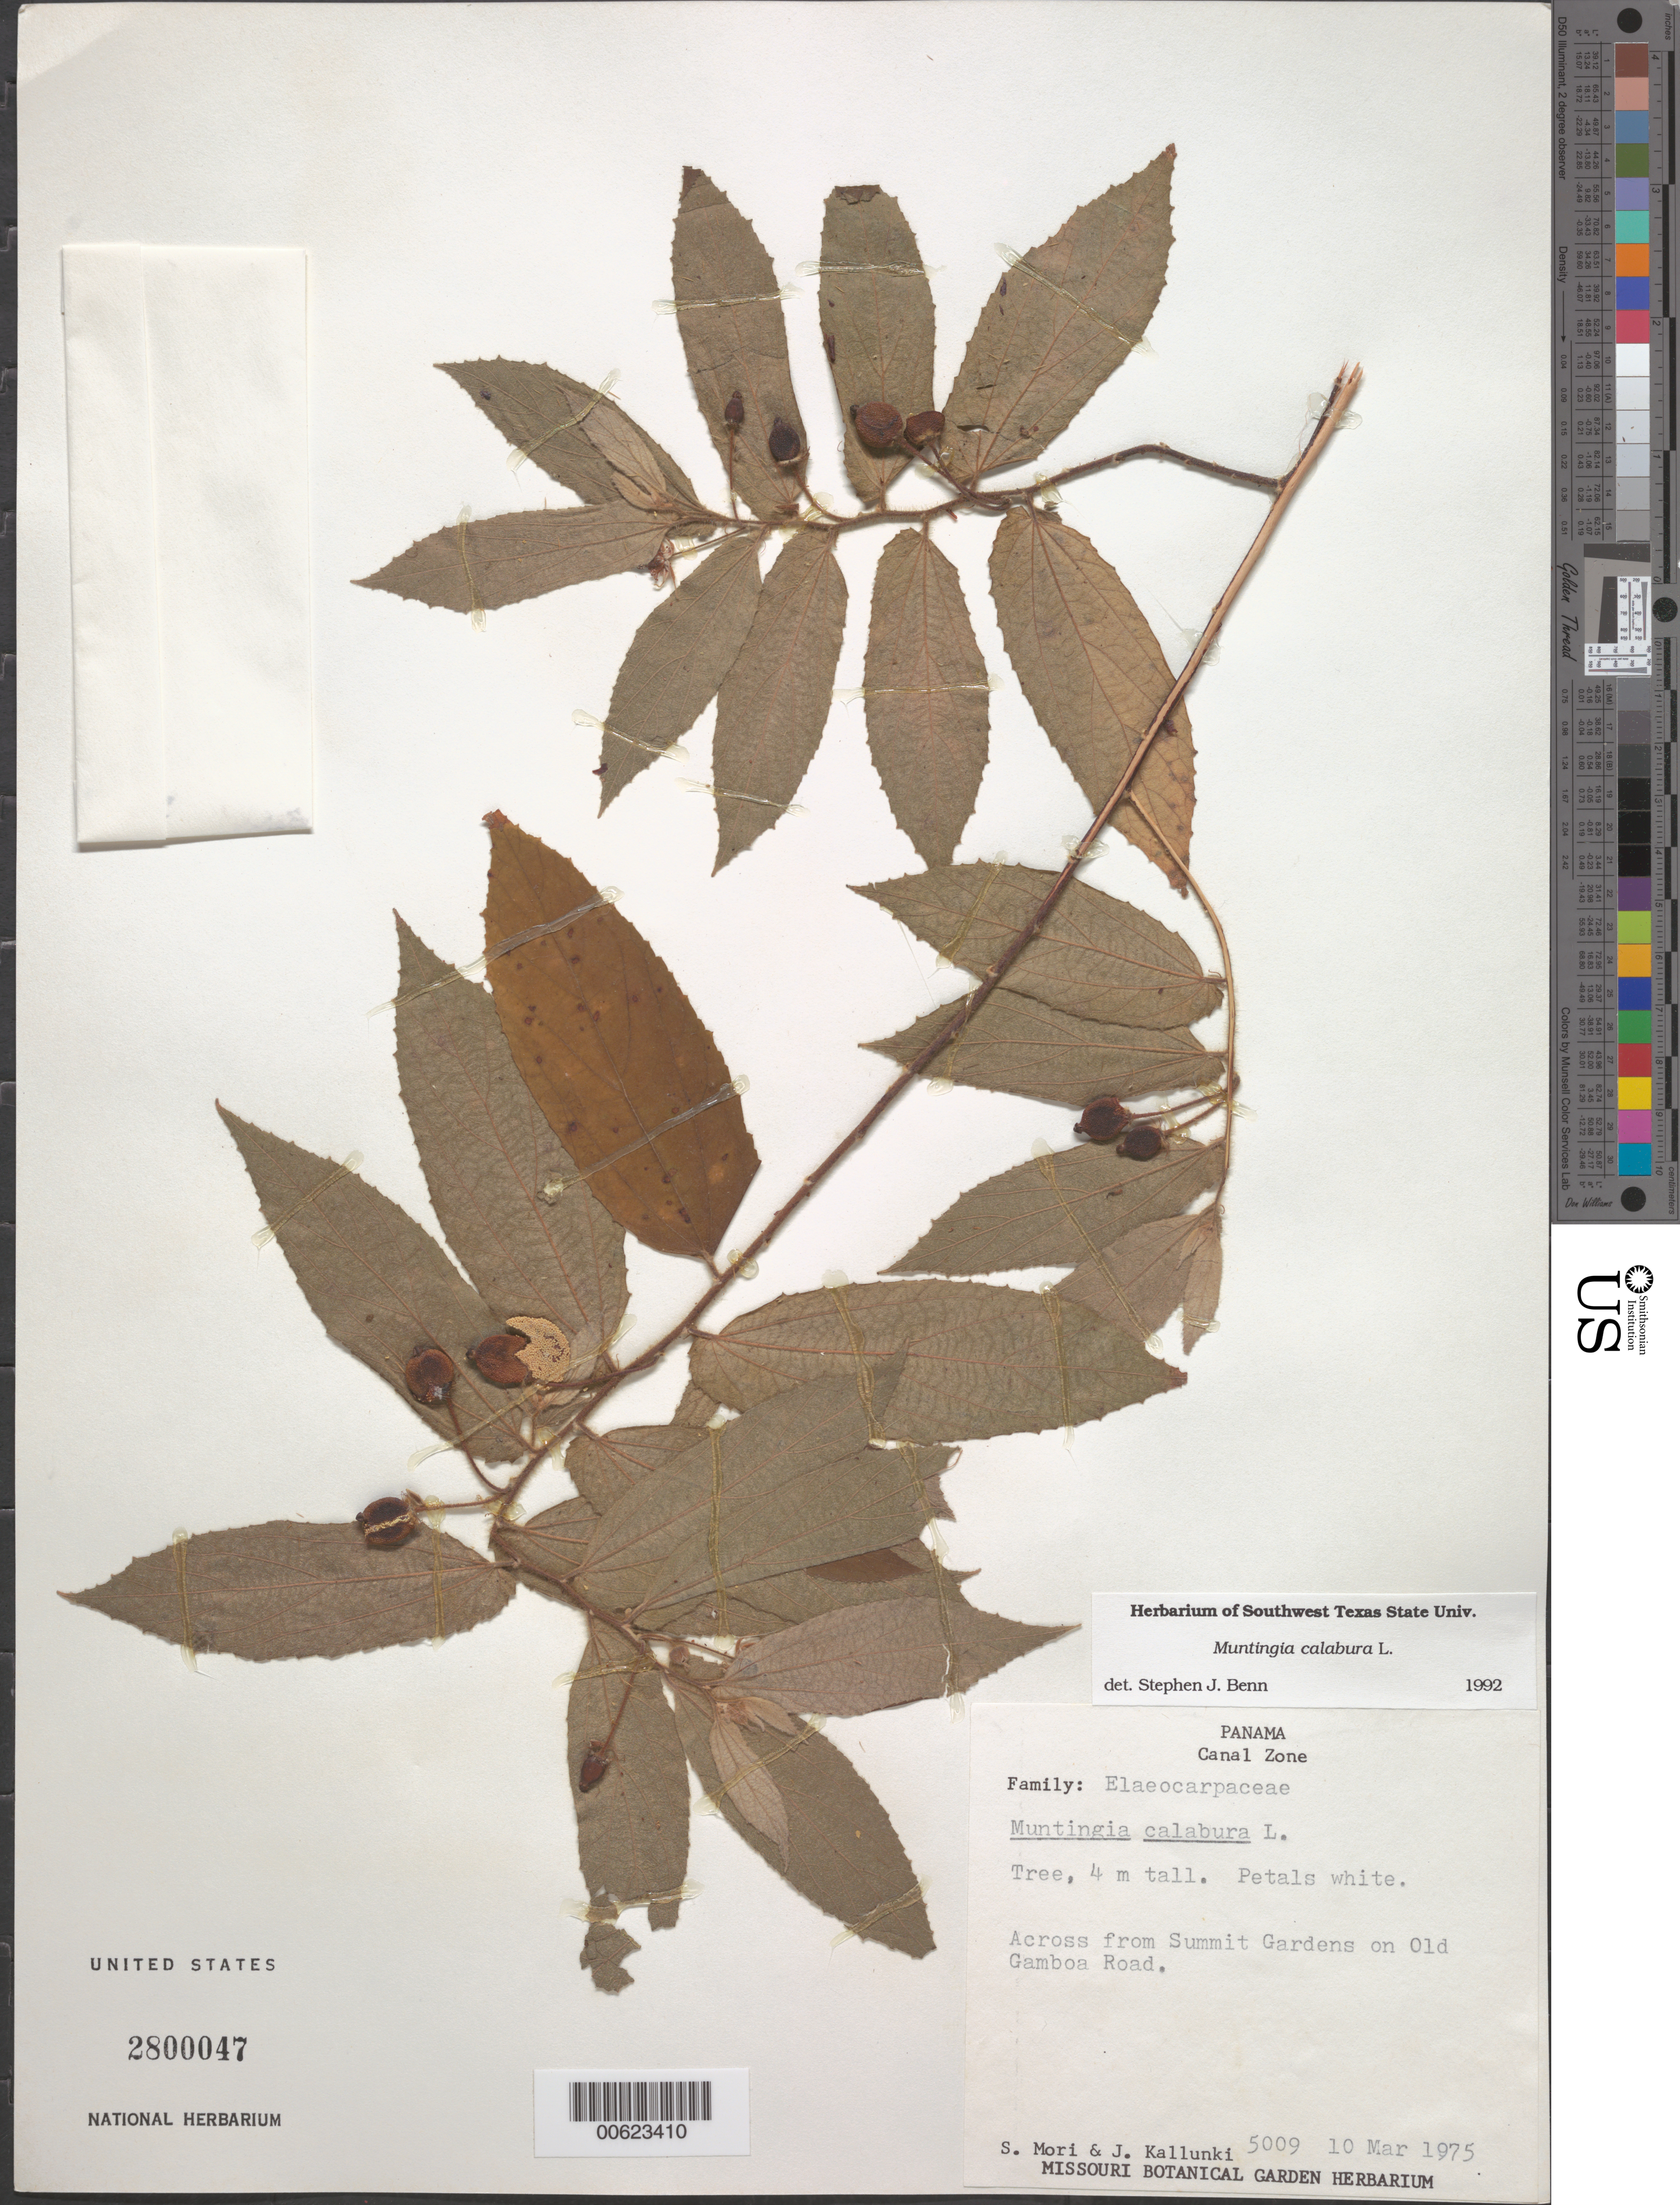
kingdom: Plantae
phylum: Tracheophyta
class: Magnoliopsida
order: Malvales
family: Muntingiaceae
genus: Muntingia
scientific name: Muntingia calabura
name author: L.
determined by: Benn, S. J.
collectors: S. Mori & J. Kallunki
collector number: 5009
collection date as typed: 10 Mar 1975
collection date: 1975-03-10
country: Panama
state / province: Colón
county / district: Canal Zone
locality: Across from Summit Gardens on Old Gamboa Road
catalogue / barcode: US 2800047